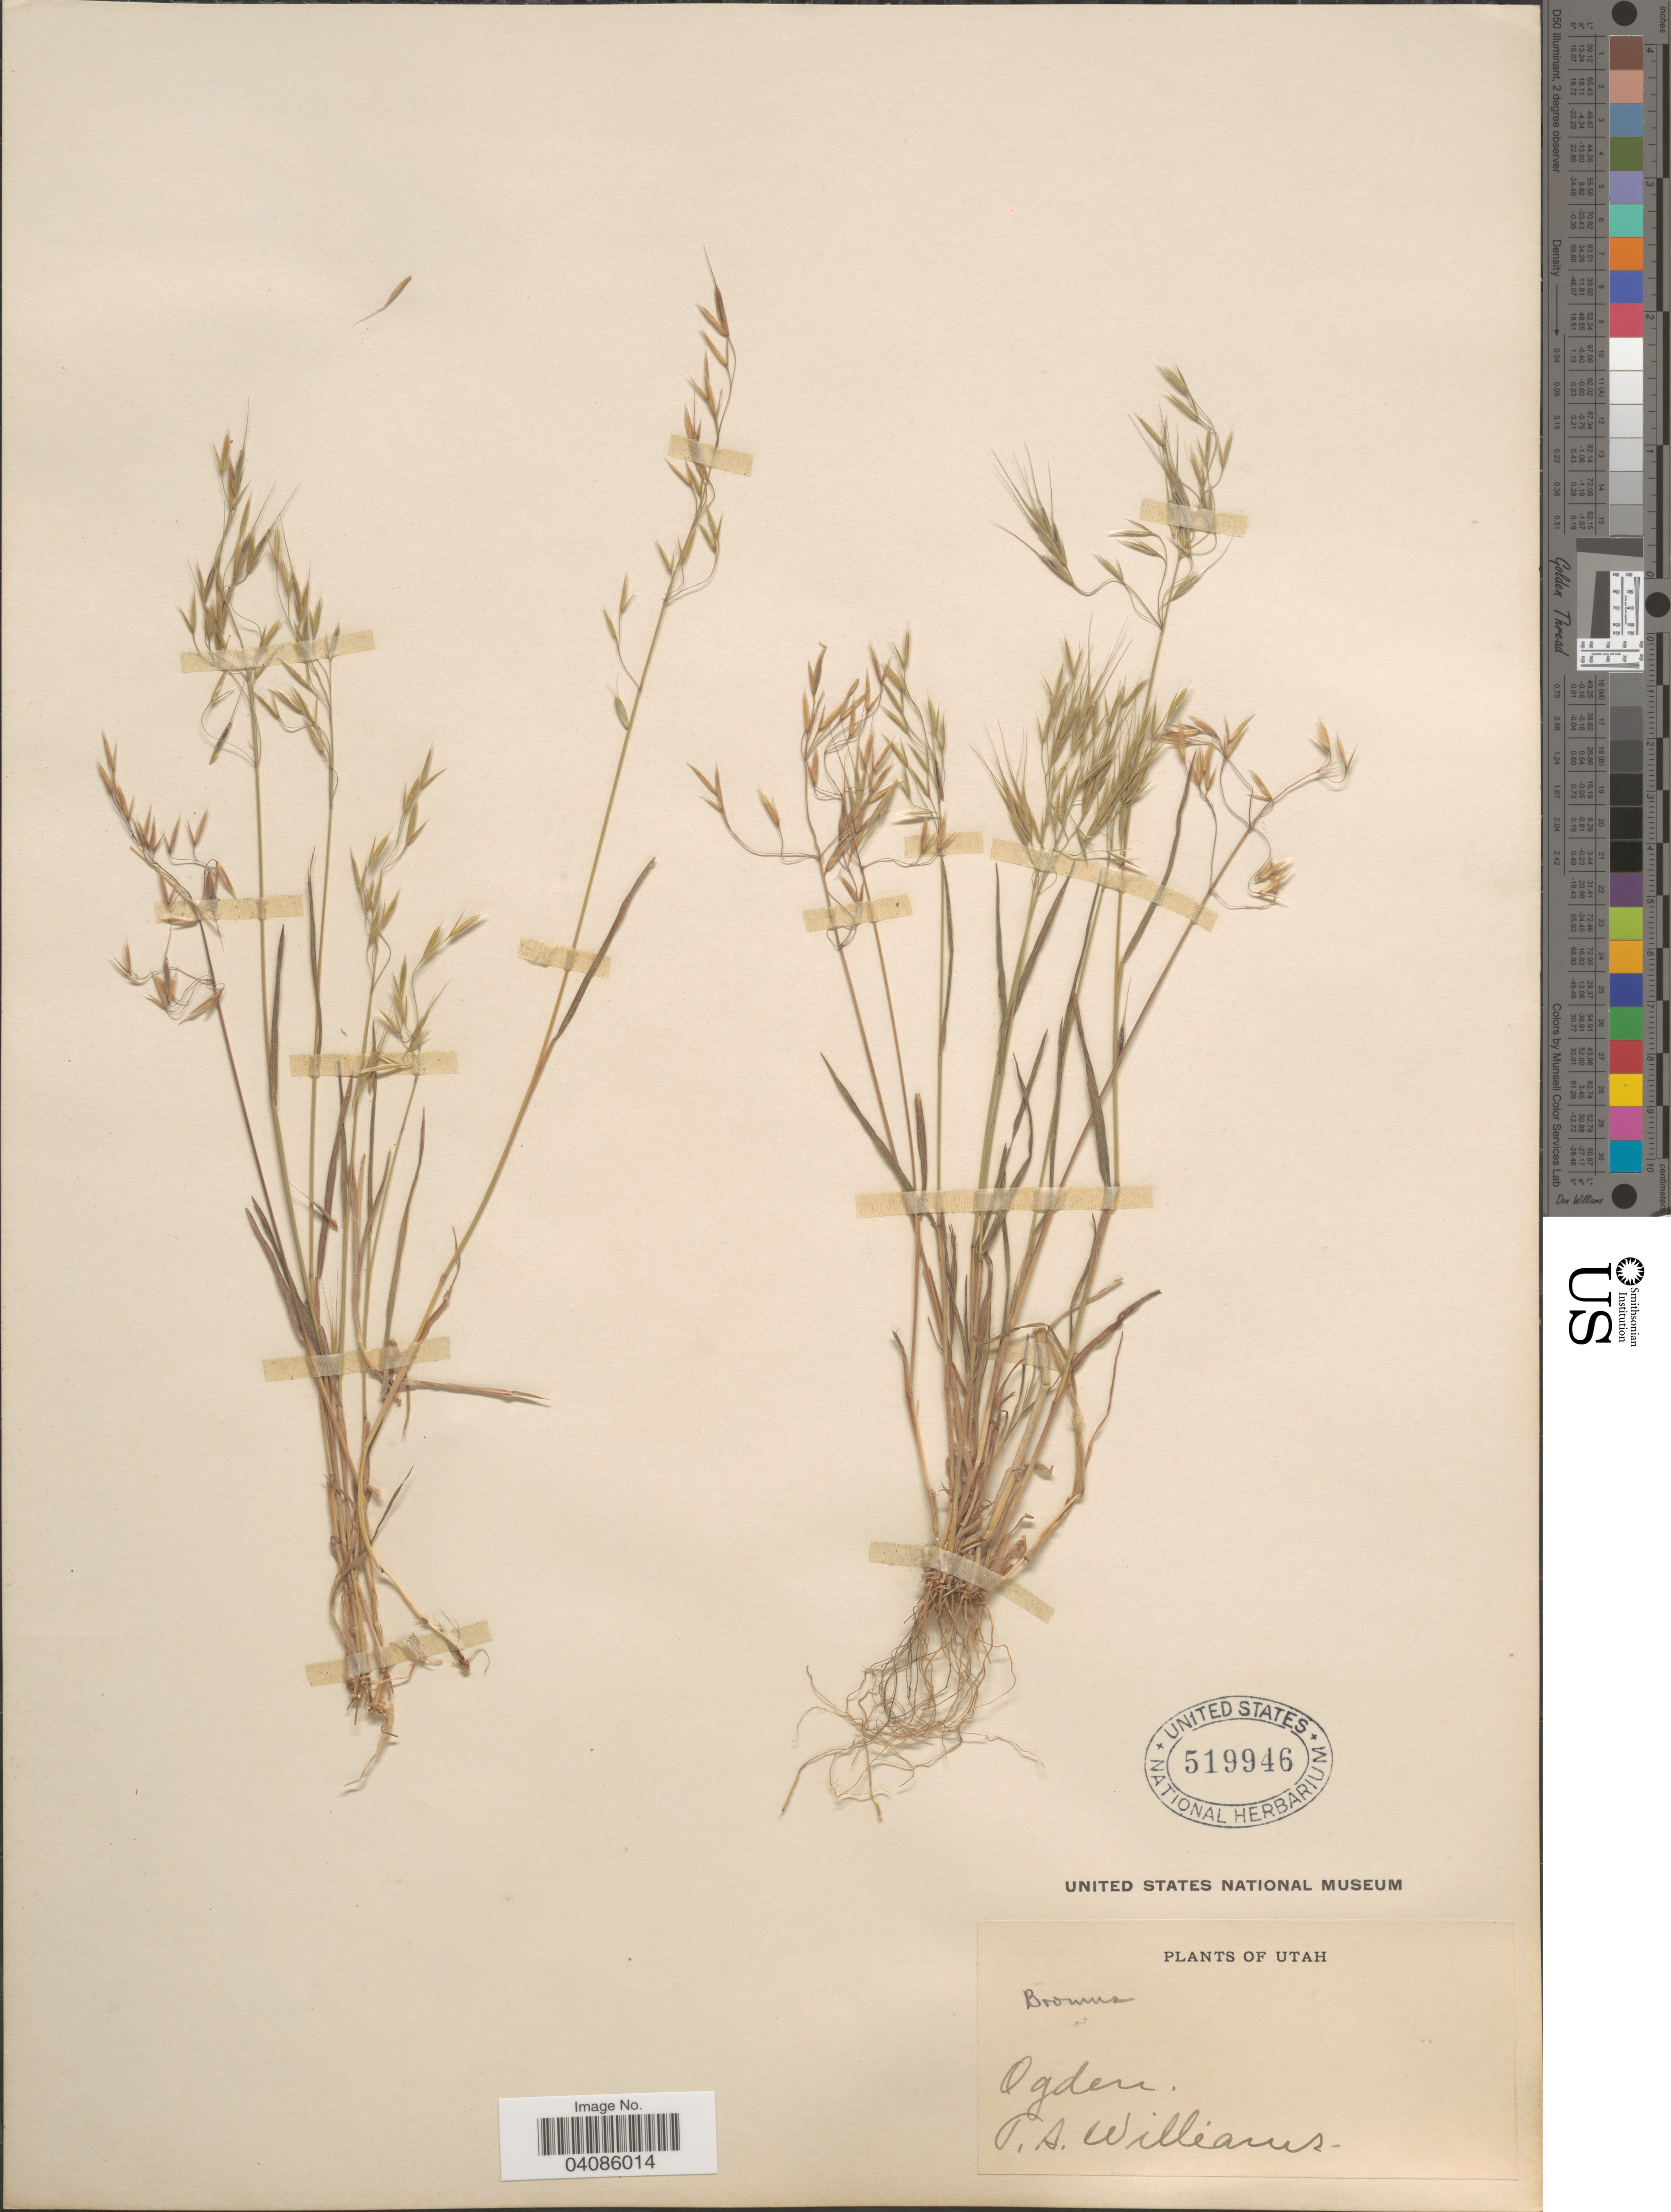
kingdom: Plantae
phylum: Tracheophyta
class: Liliopsida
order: Poales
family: Poaceae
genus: Bromus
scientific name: Bromus tectorum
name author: L.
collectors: T. Williams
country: United States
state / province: Utah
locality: Ogden.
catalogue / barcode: US 519946